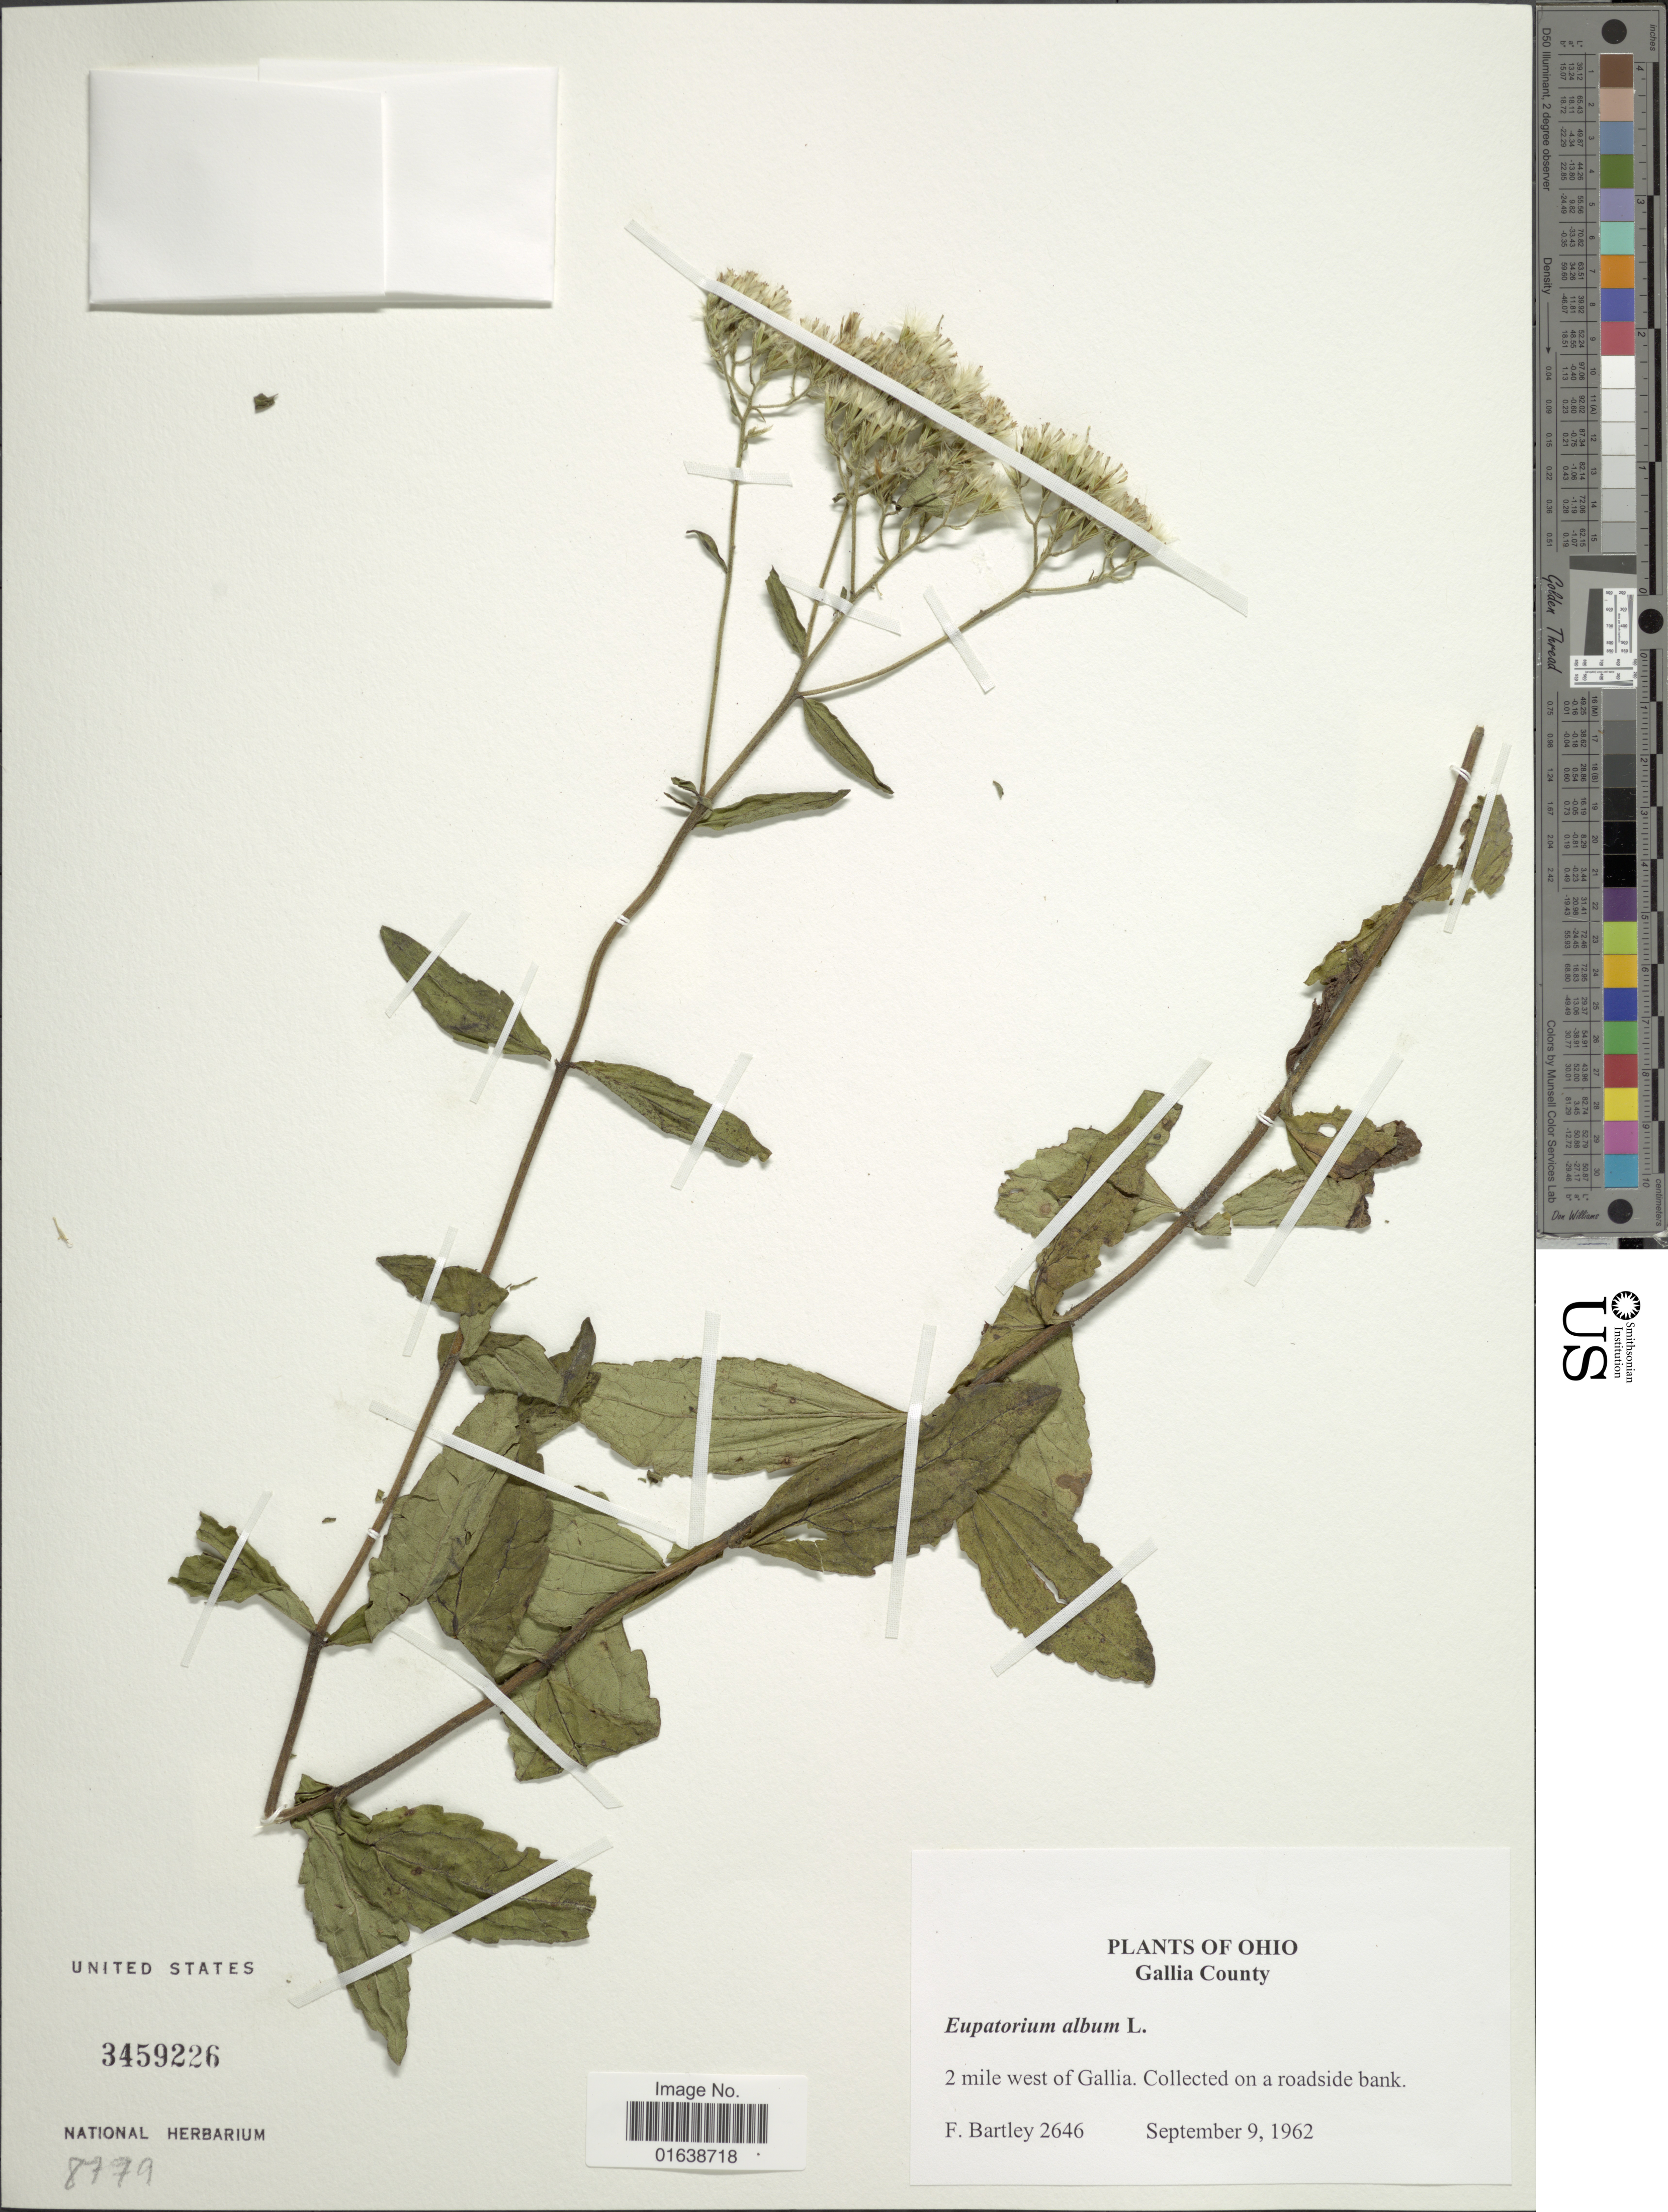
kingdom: Plantae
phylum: Tracheophyta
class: Magnoliopsida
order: Asterales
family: Asteraceae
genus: Eupatorium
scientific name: Eupatorium album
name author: L.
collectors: F. Bartley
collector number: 2646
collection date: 1962-09-09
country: United States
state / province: Ohio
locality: Ohio. Gallia County. 2 miles west of Gallia. Collected on a roadside bank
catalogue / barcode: US 3459226